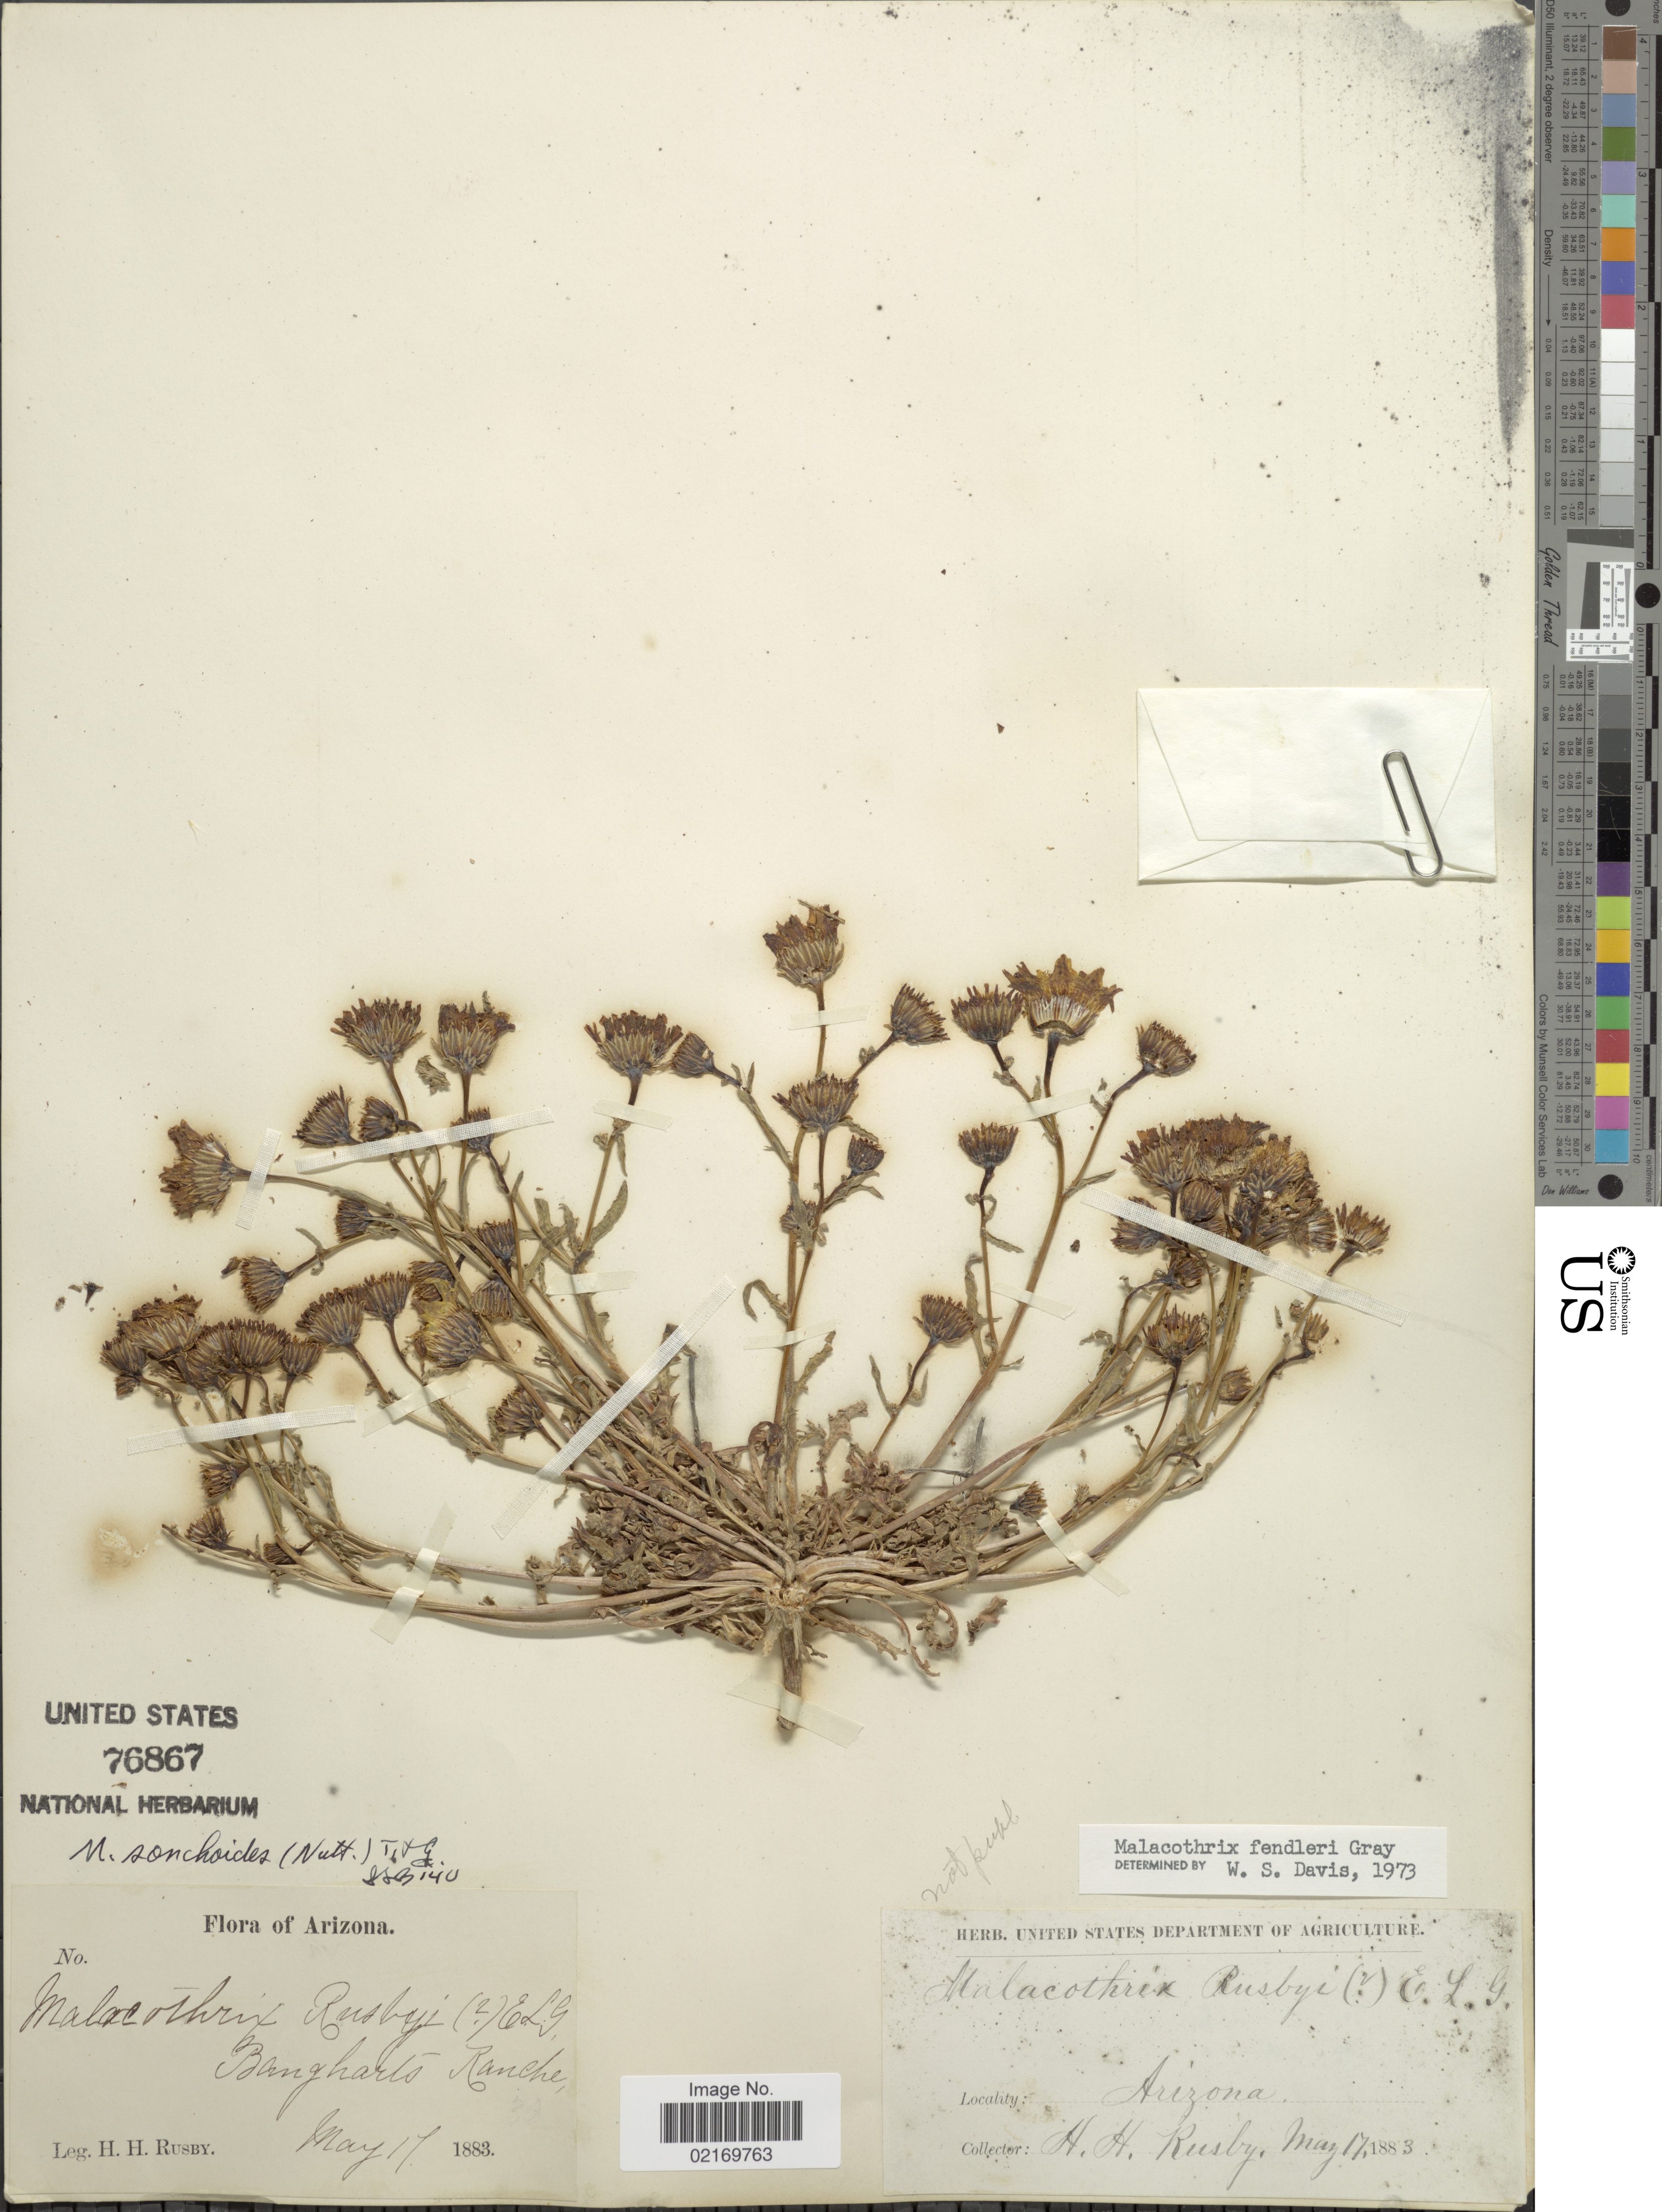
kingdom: Plantae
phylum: Tracheophyta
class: Magnoliopsida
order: Asterales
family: Asteraceae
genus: Malacothrix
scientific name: Malacothrix fendleri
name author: A. Gray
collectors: H. H. Rusby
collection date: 1883-05-17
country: United States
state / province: Arizona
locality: Bangharts Ranche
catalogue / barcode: US 76867